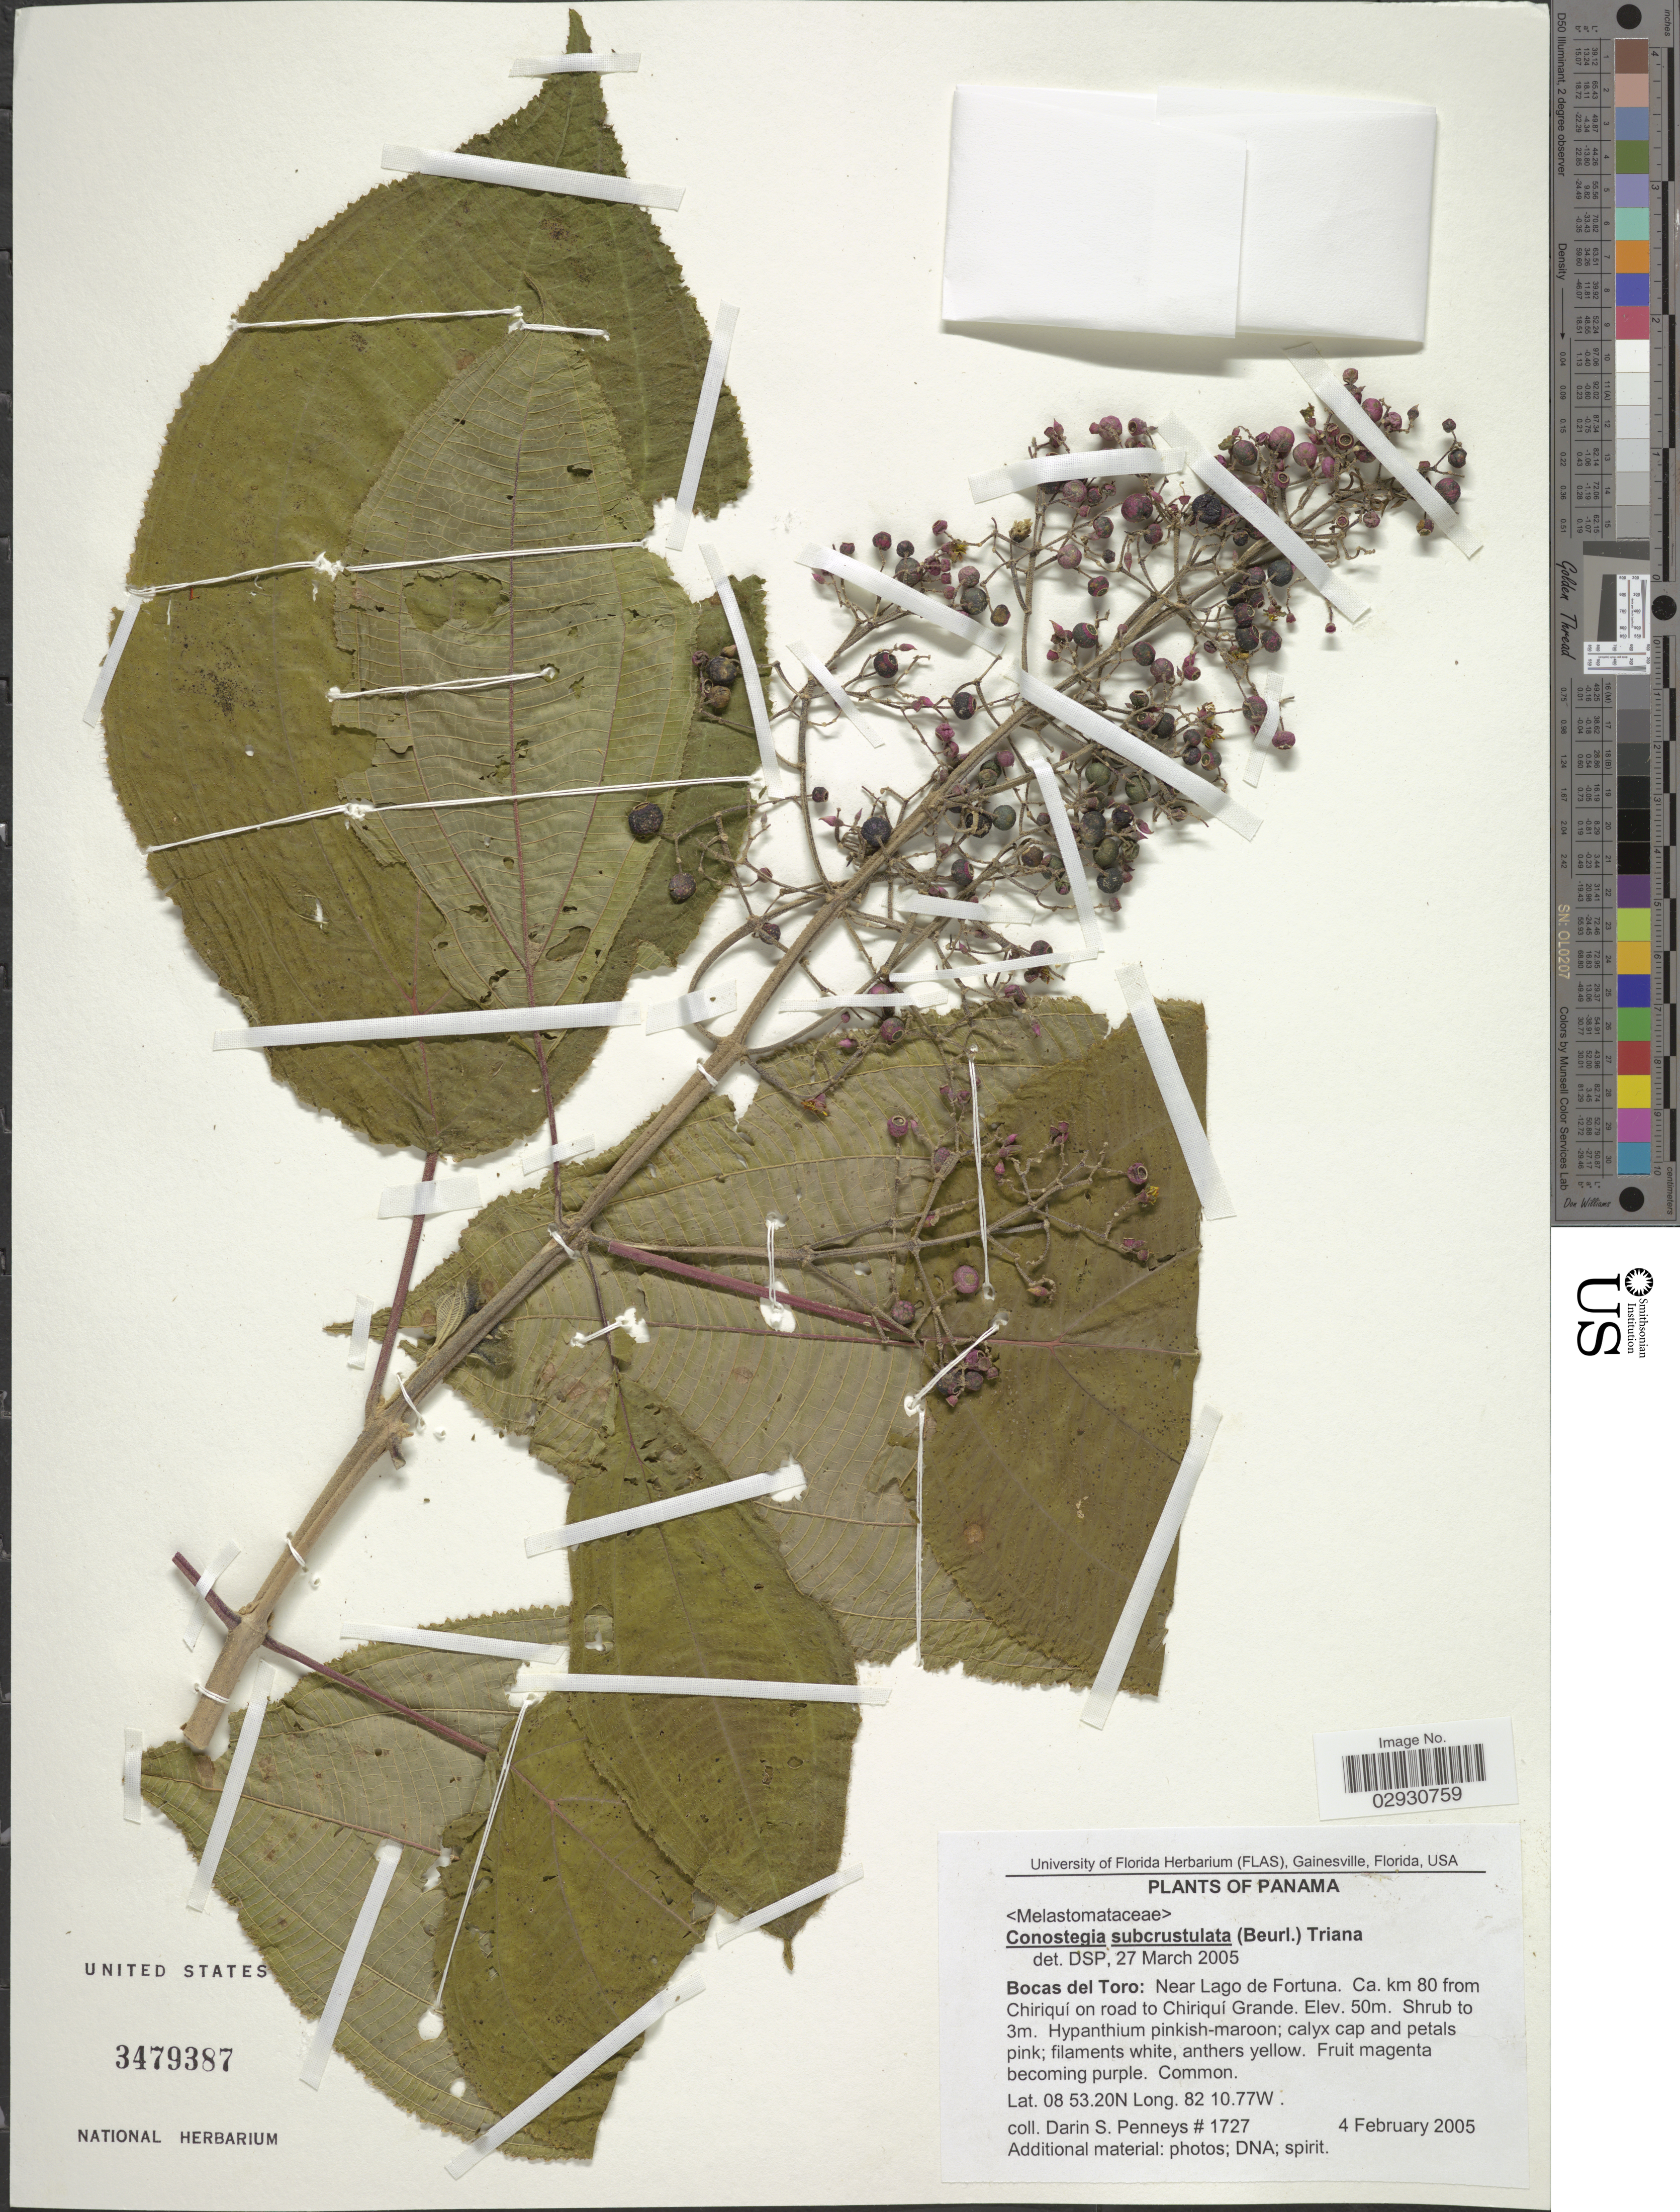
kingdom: Plantae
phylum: Tracheophyta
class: Magnoliopsida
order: Myrtales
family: Melastomataceae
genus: Conostegia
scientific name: Conostegia subcrustulata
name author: (Beurl.) Triana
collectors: D. S. Penneys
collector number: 1727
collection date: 2005-02-04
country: Panama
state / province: Bocas del Toro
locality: Near Lago de Fortuna. Ca. km 80 from Chiriquí on road to Chiriquí Grande.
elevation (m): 50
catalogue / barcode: US 3479387